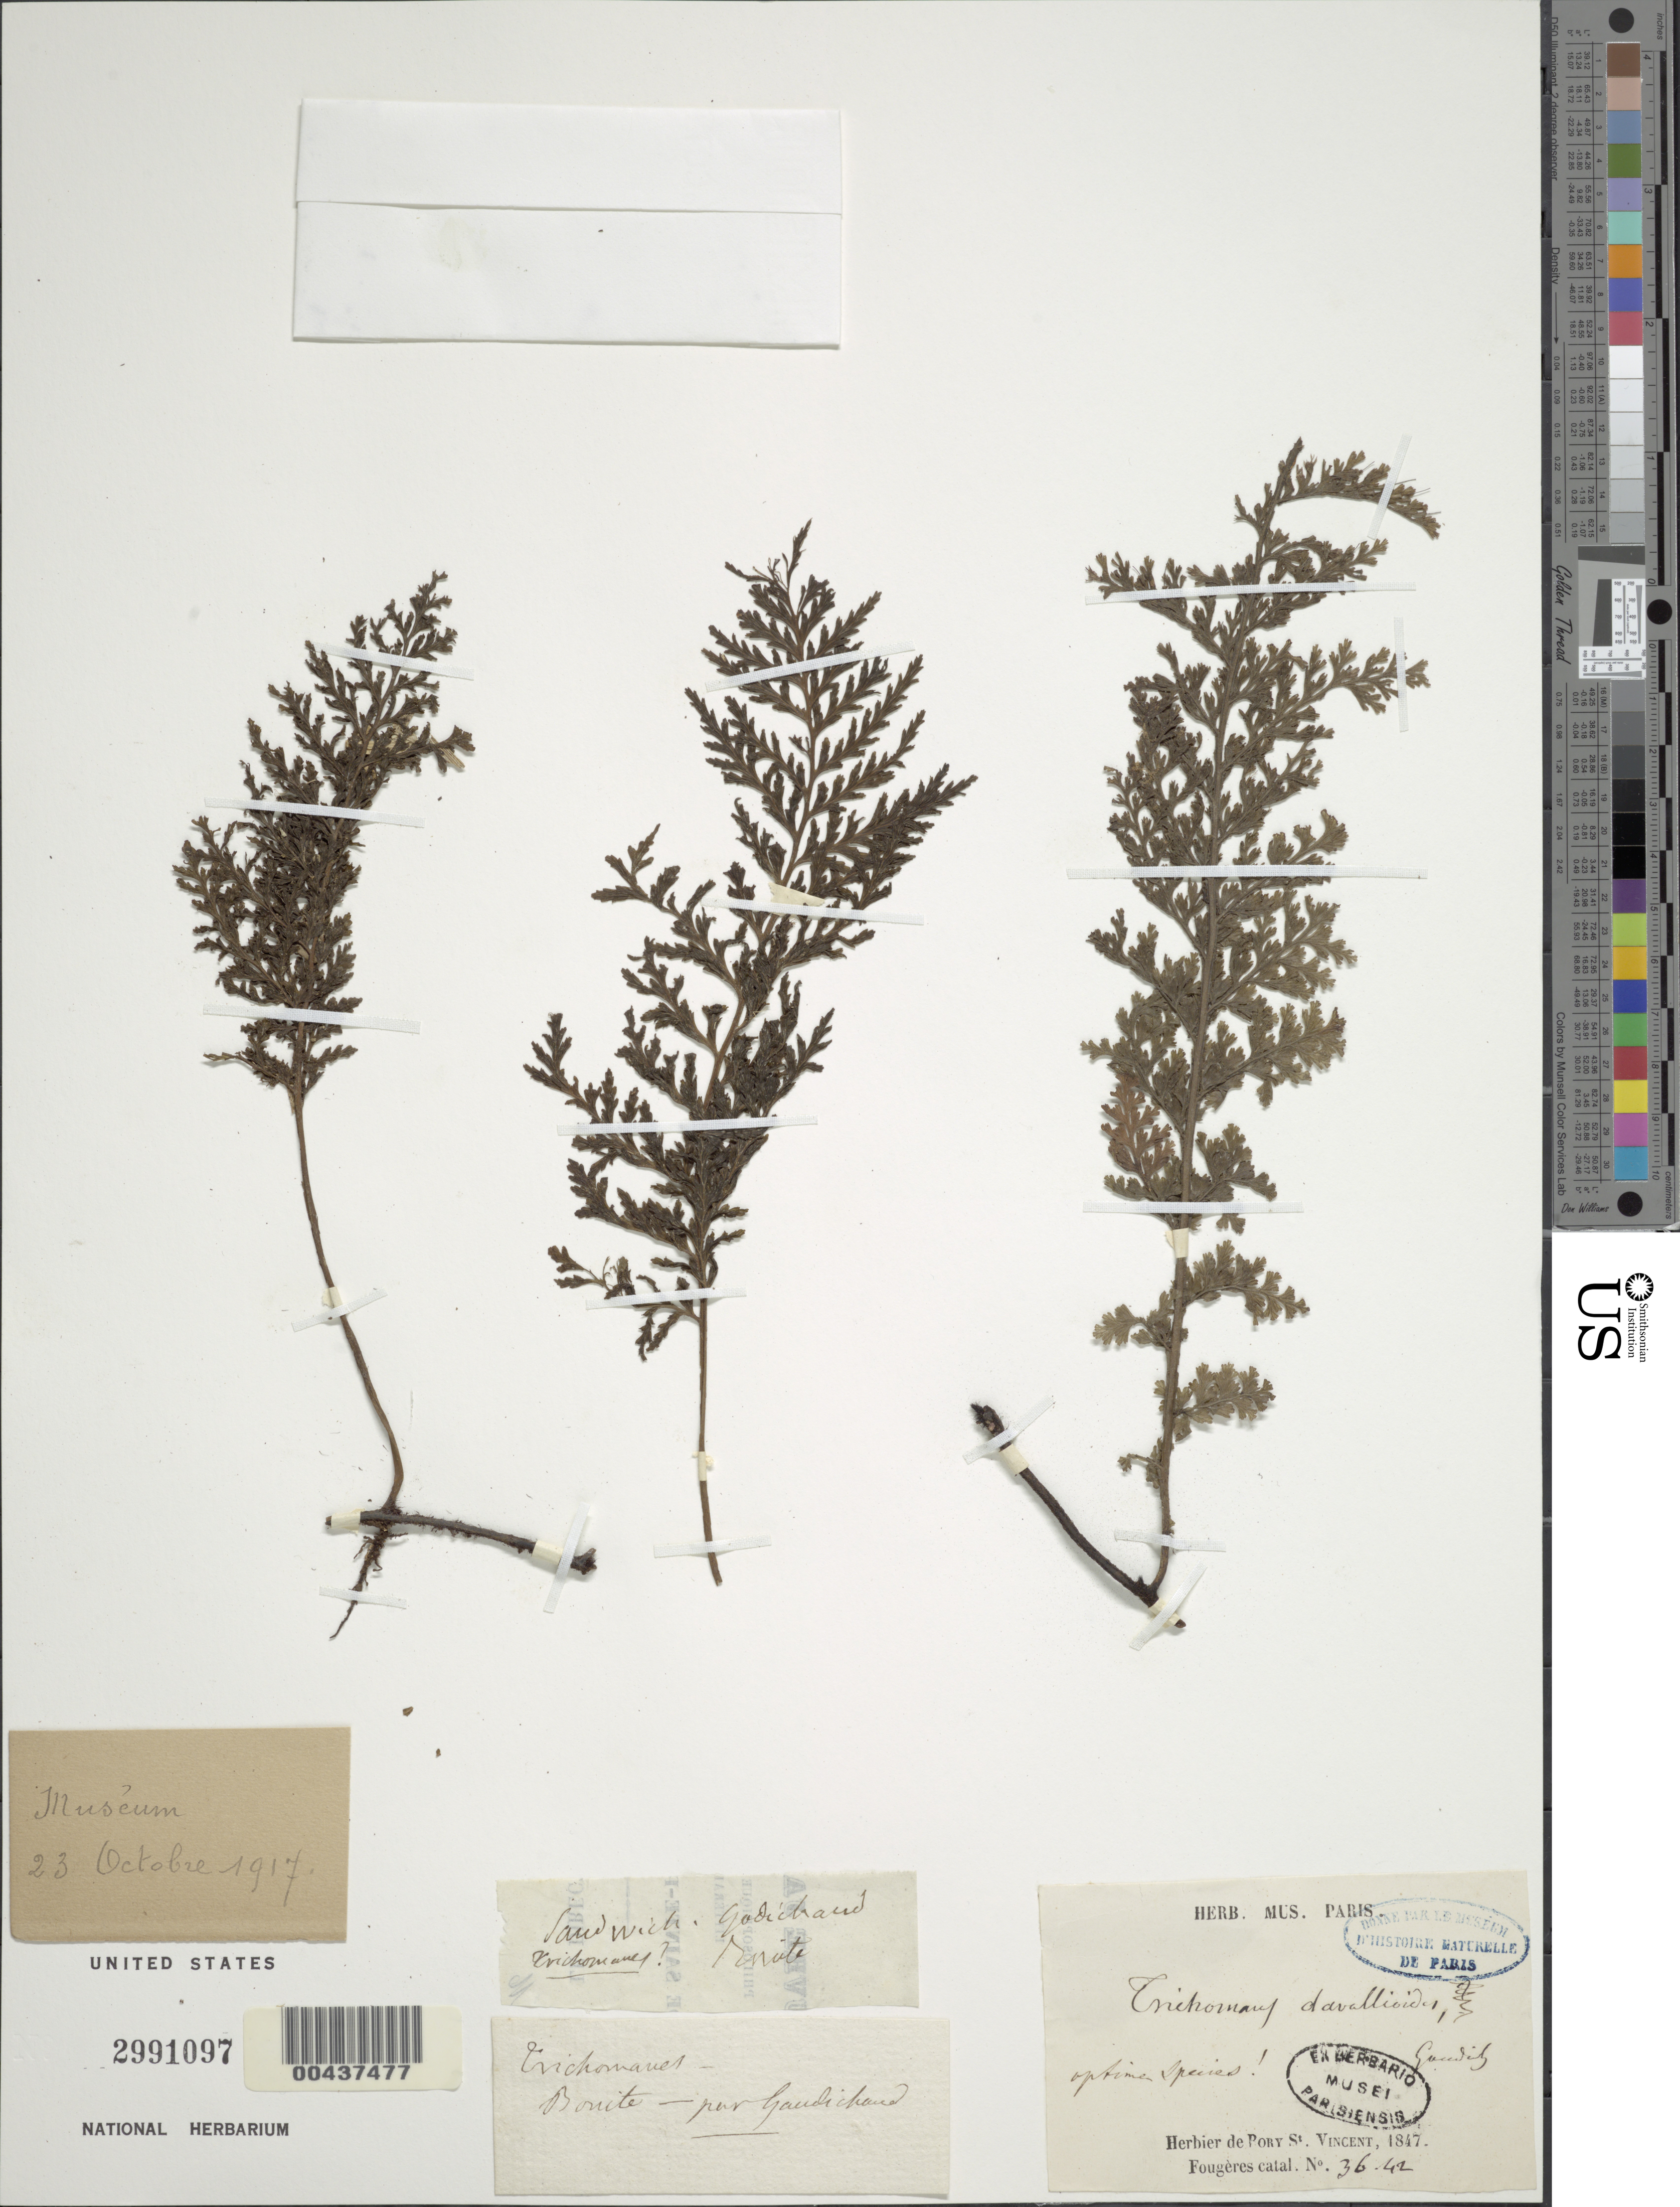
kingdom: Plantae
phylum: Tracheophyta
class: Polypodiopsida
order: Hymenophyllales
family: Hymenophyllaceae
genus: Vandenboschia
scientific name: Vandenboschia davallioides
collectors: C. Gaudichaud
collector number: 36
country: United States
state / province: Hawaii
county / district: Hawaii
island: Hawaii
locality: Sandwich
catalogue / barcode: US 2991097